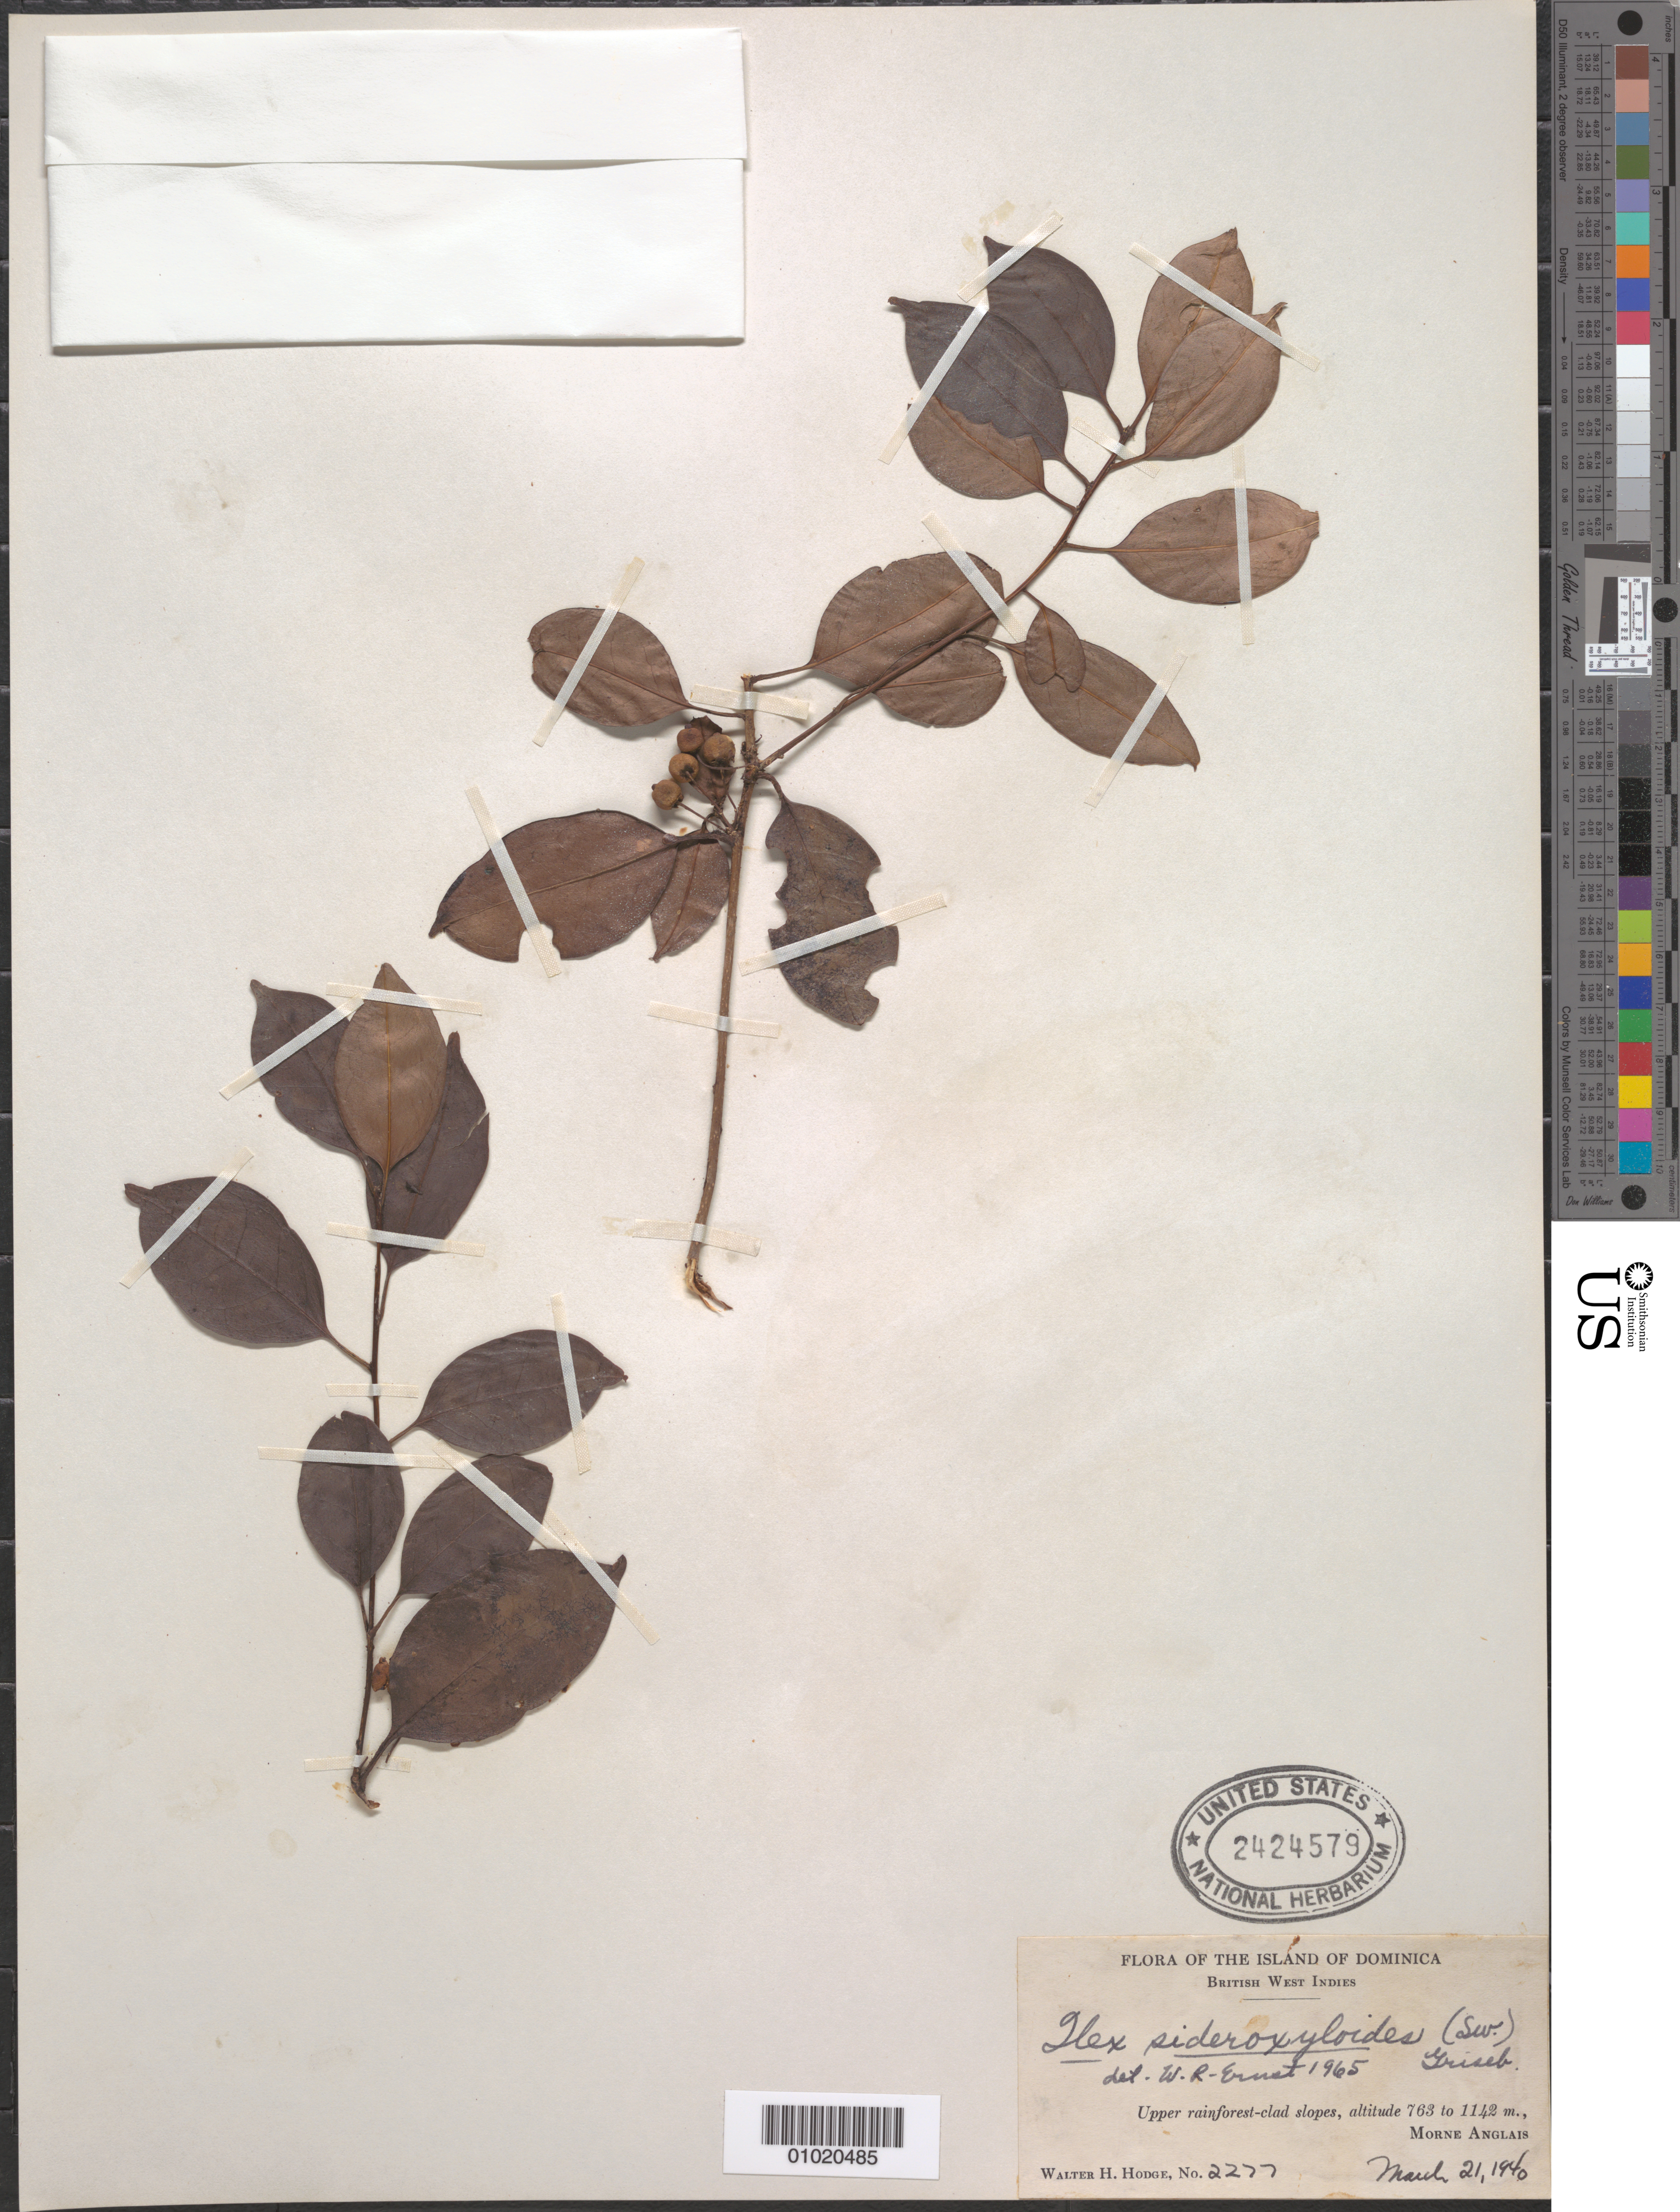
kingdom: Plantae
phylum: Tracheophyta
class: Magnoliopsida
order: Aquifoliales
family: Aquifoliaceae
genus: Ilex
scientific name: Ilex sideroxyloides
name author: (Sw.) Griseb.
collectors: W. Hodge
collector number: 2277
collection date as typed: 21 Mar 1940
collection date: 1940-03-21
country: Dominica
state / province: St. George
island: Dominica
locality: Upper rainforest-clad slopes, Morne Anglais.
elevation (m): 763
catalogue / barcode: US 2424579